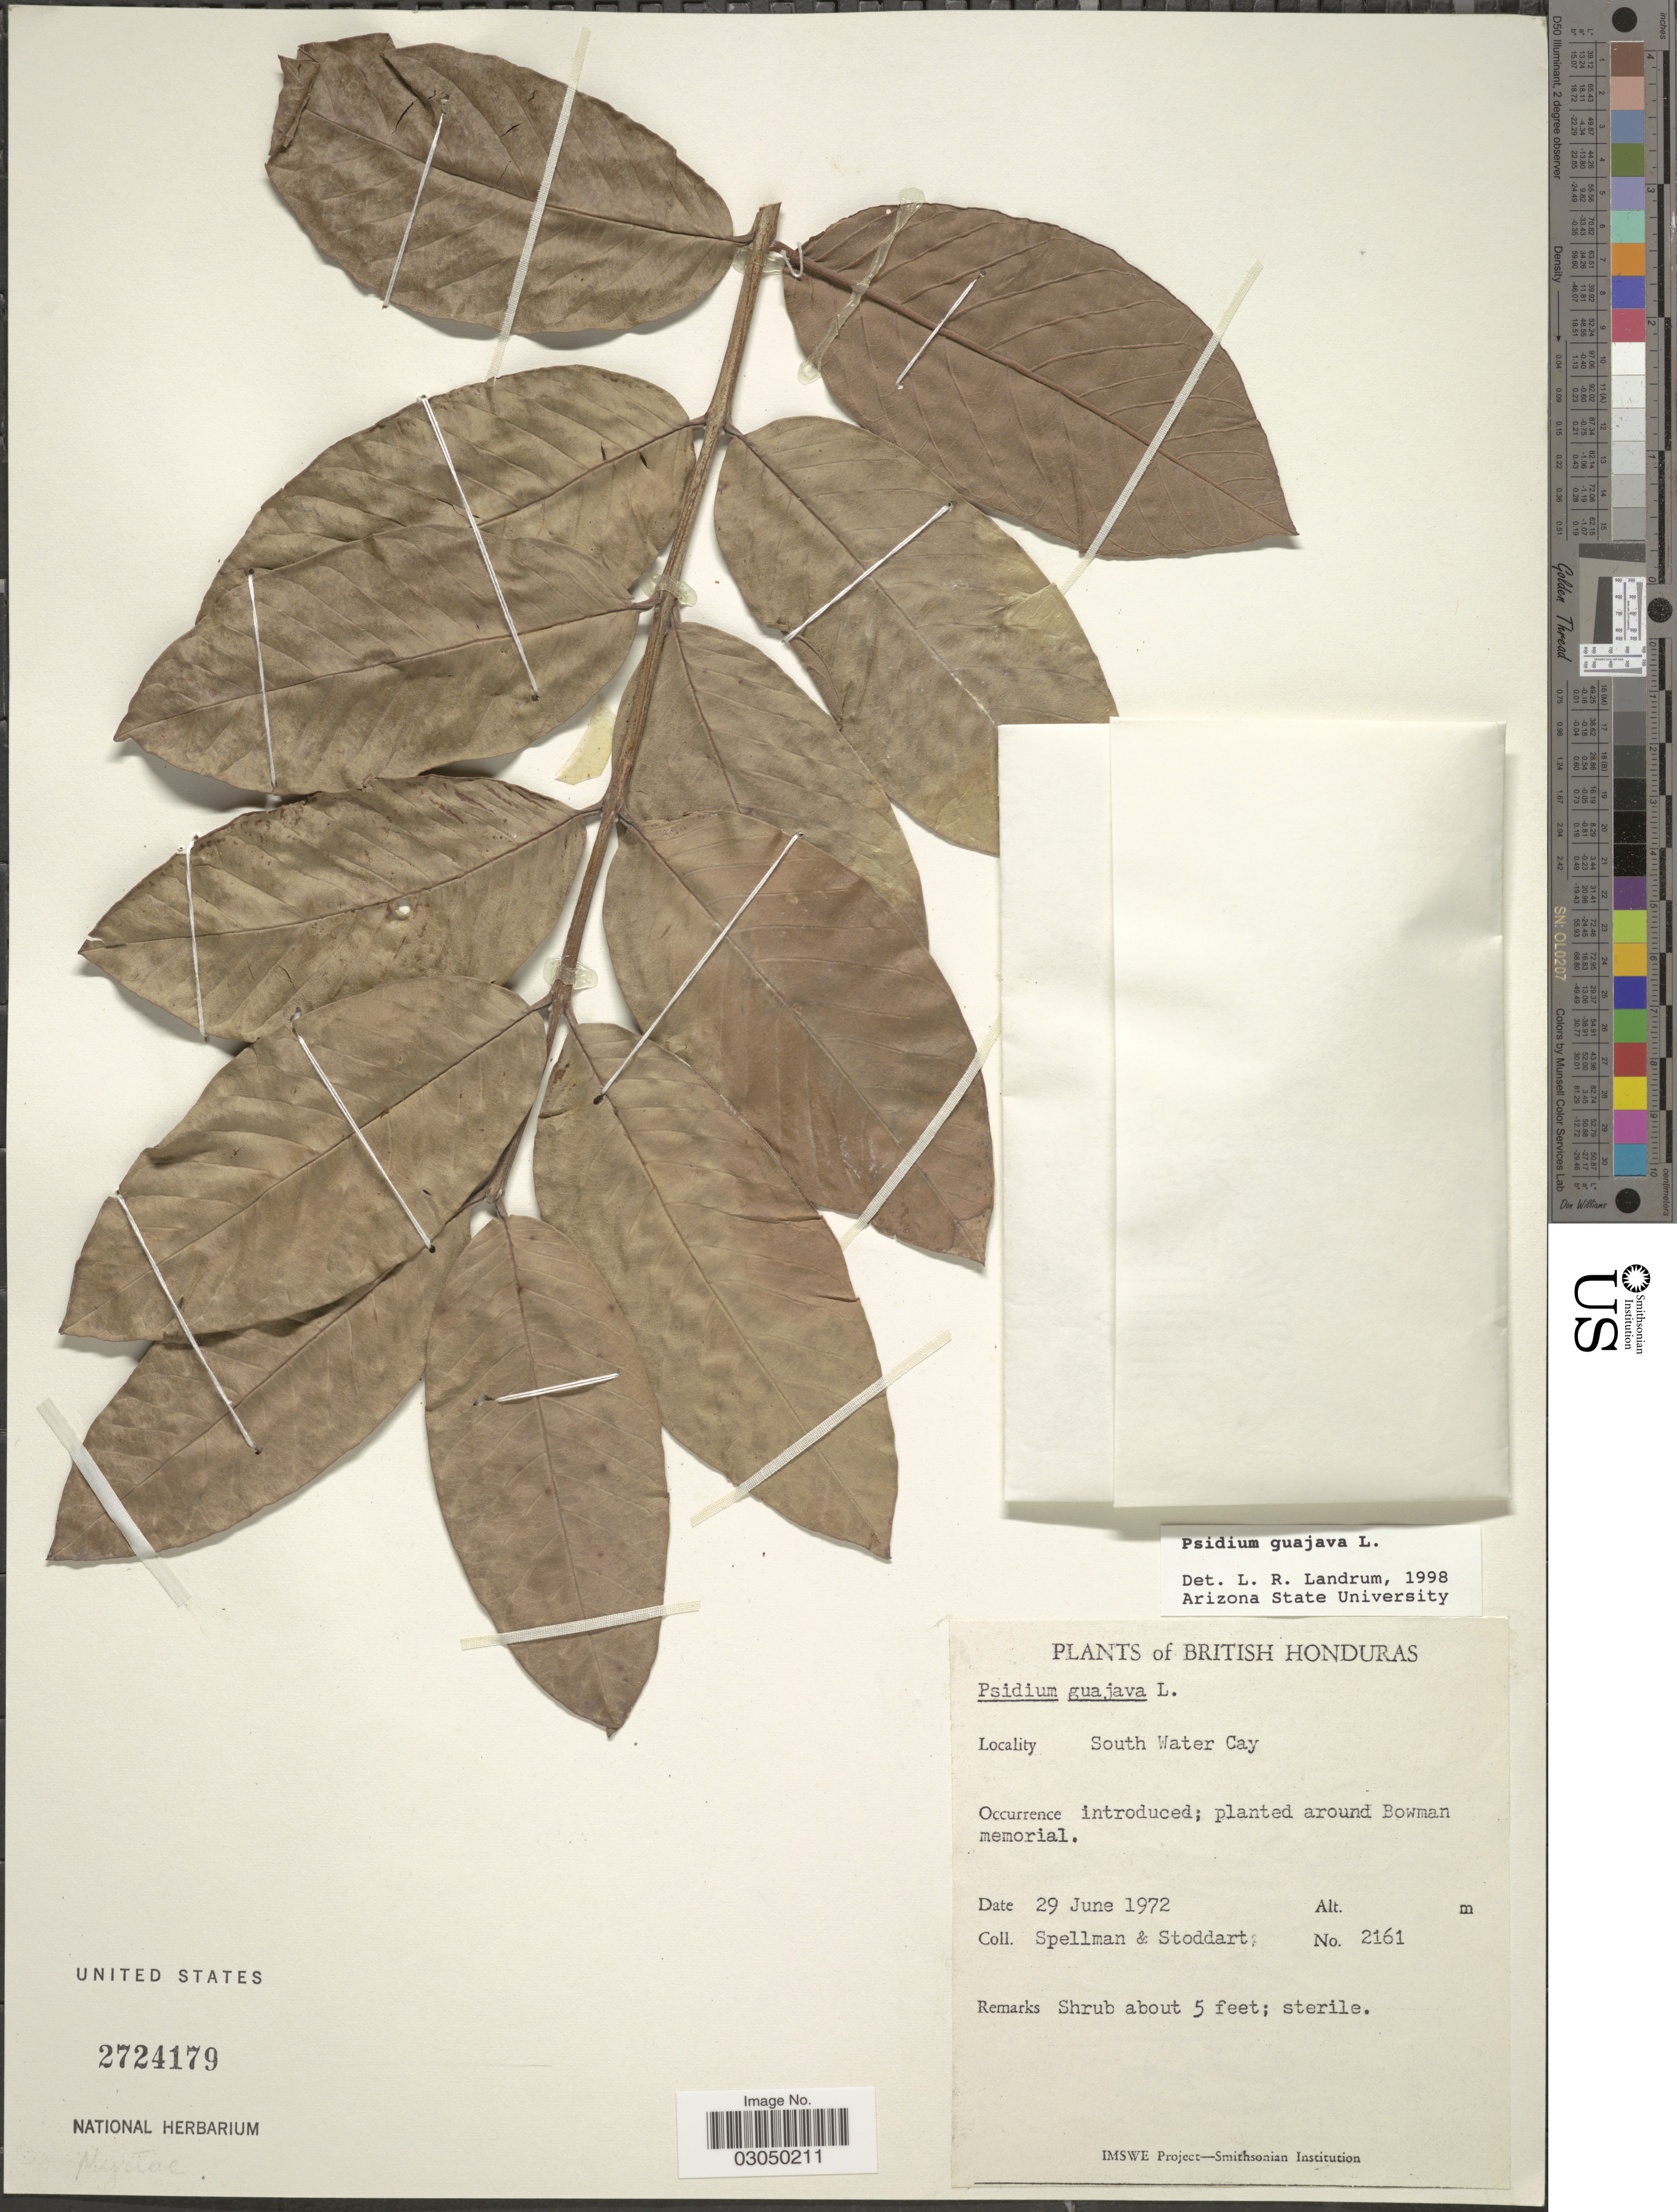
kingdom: Plantae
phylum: Tracheophyta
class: Magnoliopsida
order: Myrtales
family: Myrtaceae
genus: Psidium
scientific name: Psidium guajava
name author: L.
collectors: Spellman, -- & -. Stoddart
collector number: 2161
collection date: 1972-06-29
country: Belize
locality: British Honduras. South Water Cay. Around Bowman memorial.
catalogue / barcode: US 2724179